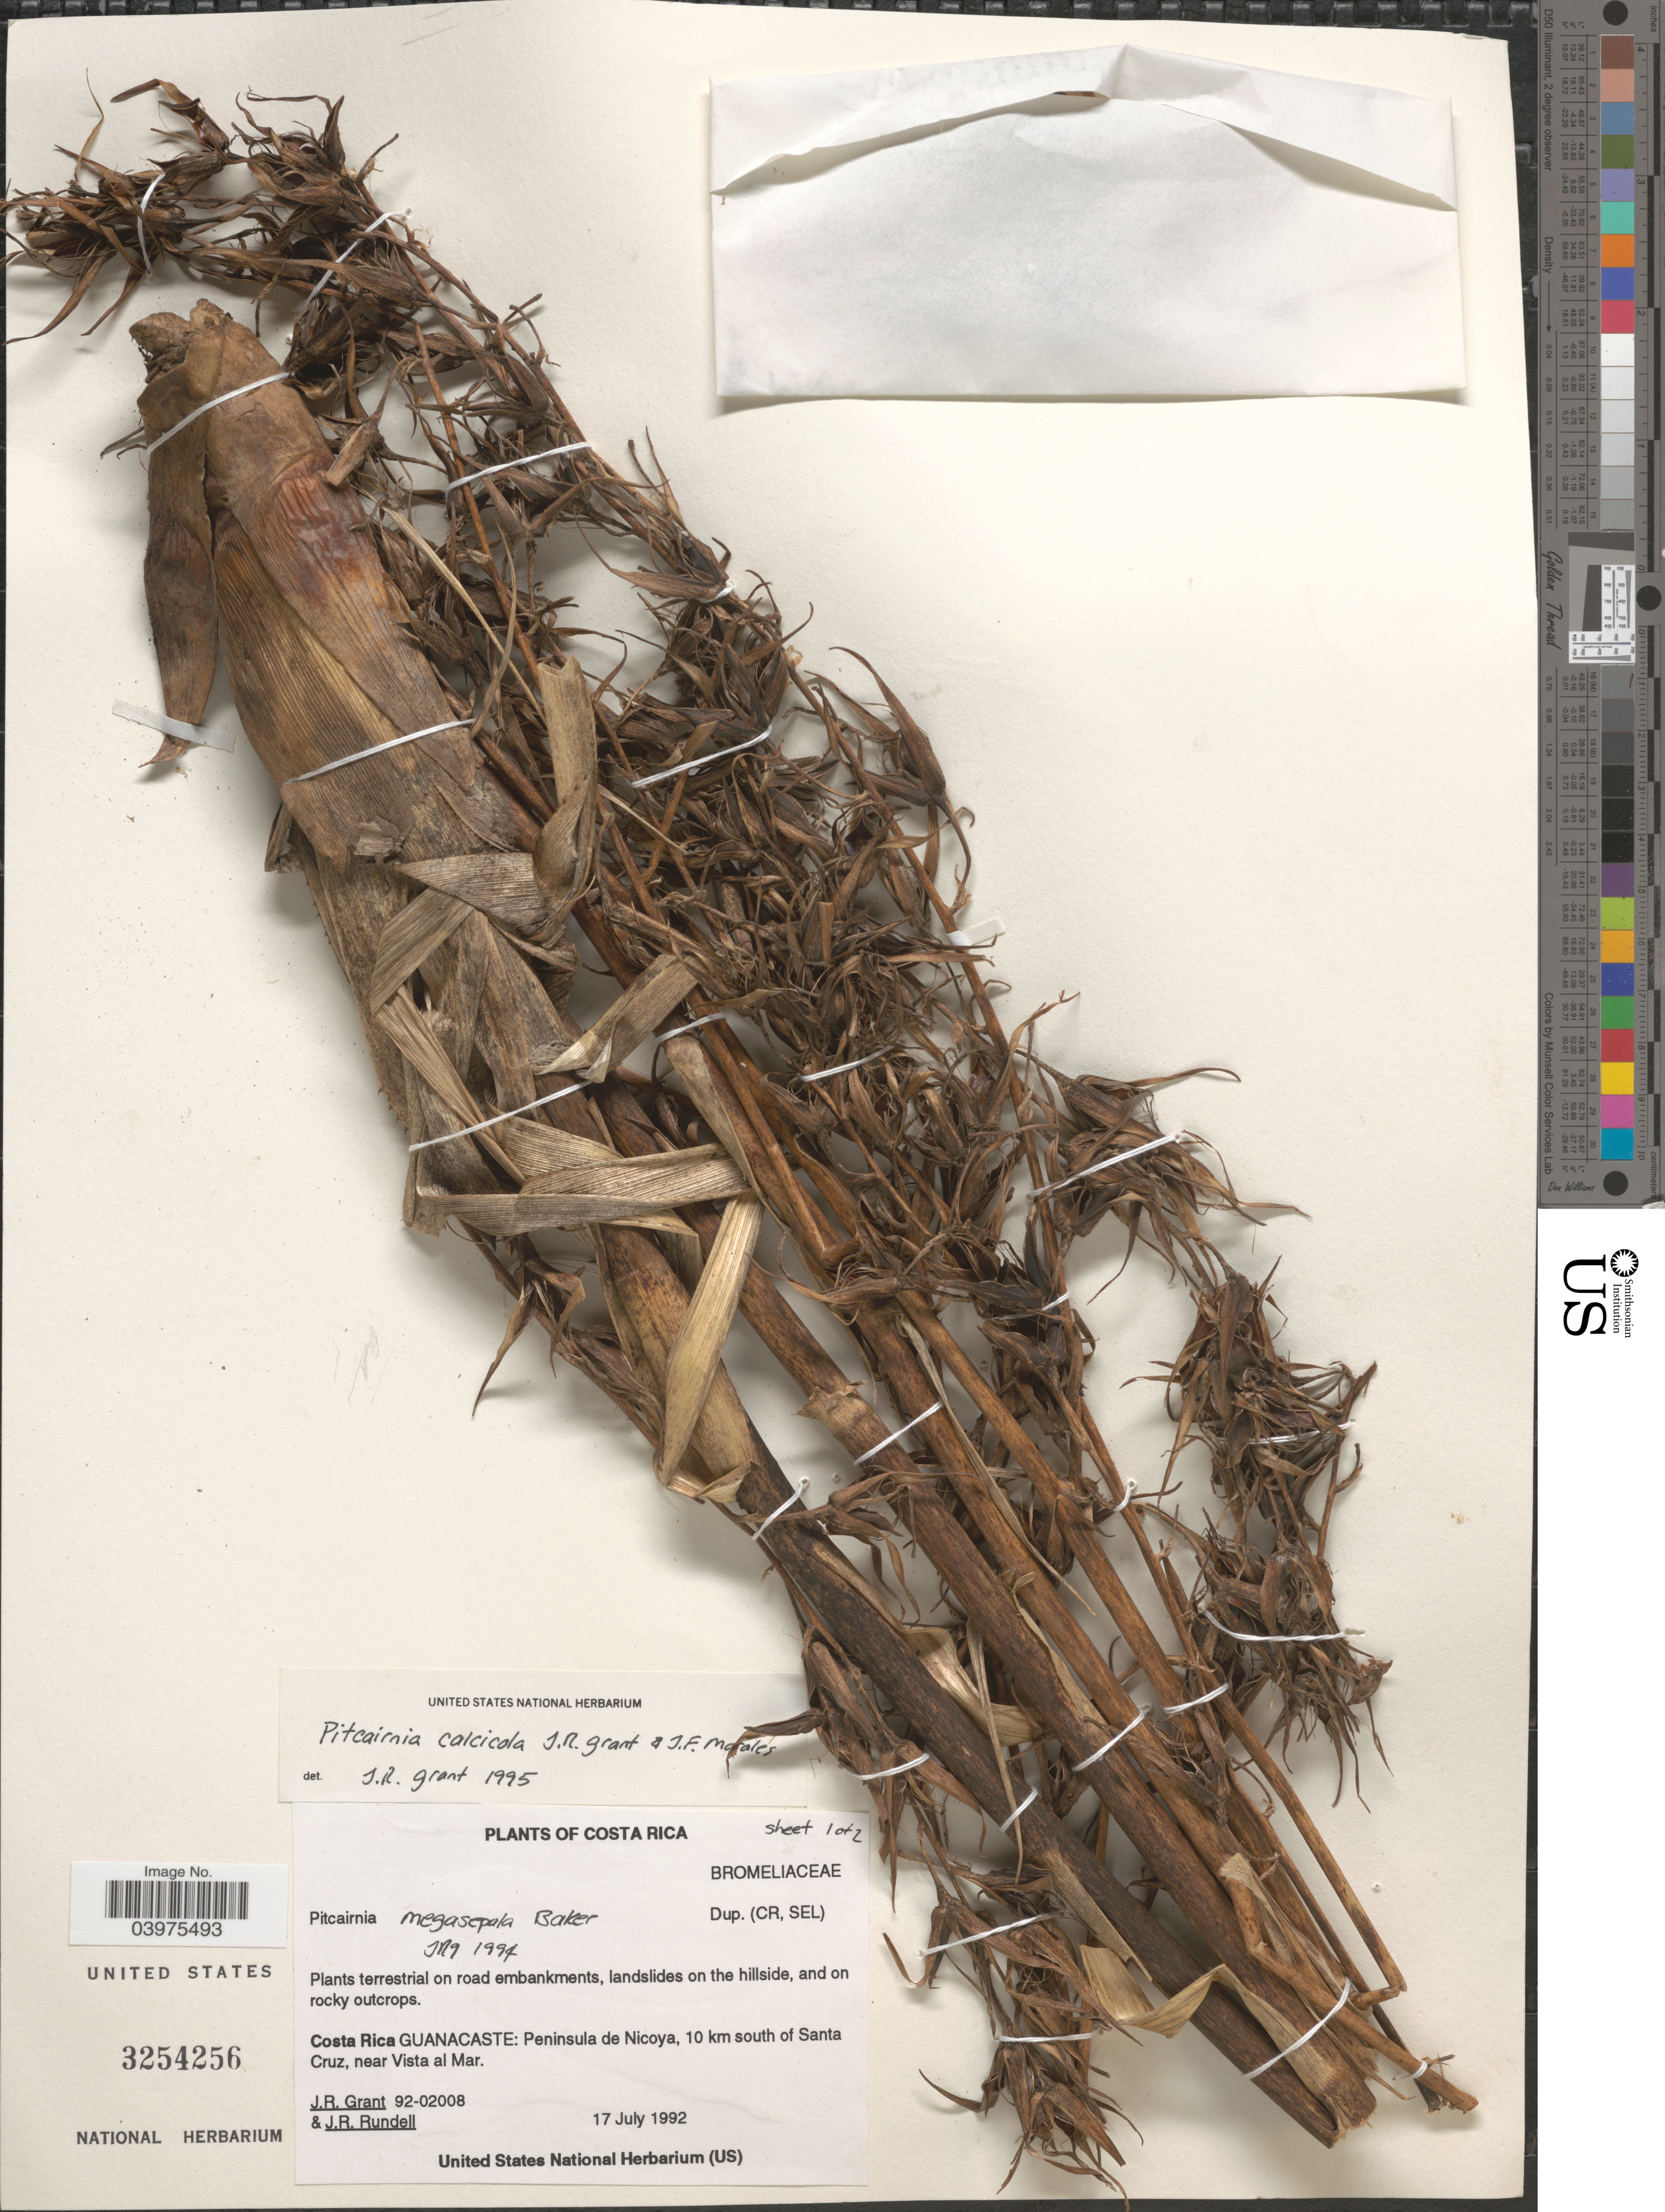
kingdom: Plantae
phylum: Tracheophyta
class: Liliopsida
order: Poales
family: Bromeliaceae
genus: Pitcairnia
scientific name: Pitcairnia calcicola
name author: J.R. Grant & J.F. Morales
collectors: J. Grant & J. R. Rundell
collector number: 92-02008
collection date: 1992-07-17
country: Costa Rica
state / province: Guanacaste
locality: Peninsula de Nicoya, 10 km south of Santa Cruz, near Vista al Mar.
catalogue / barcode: US 3254256